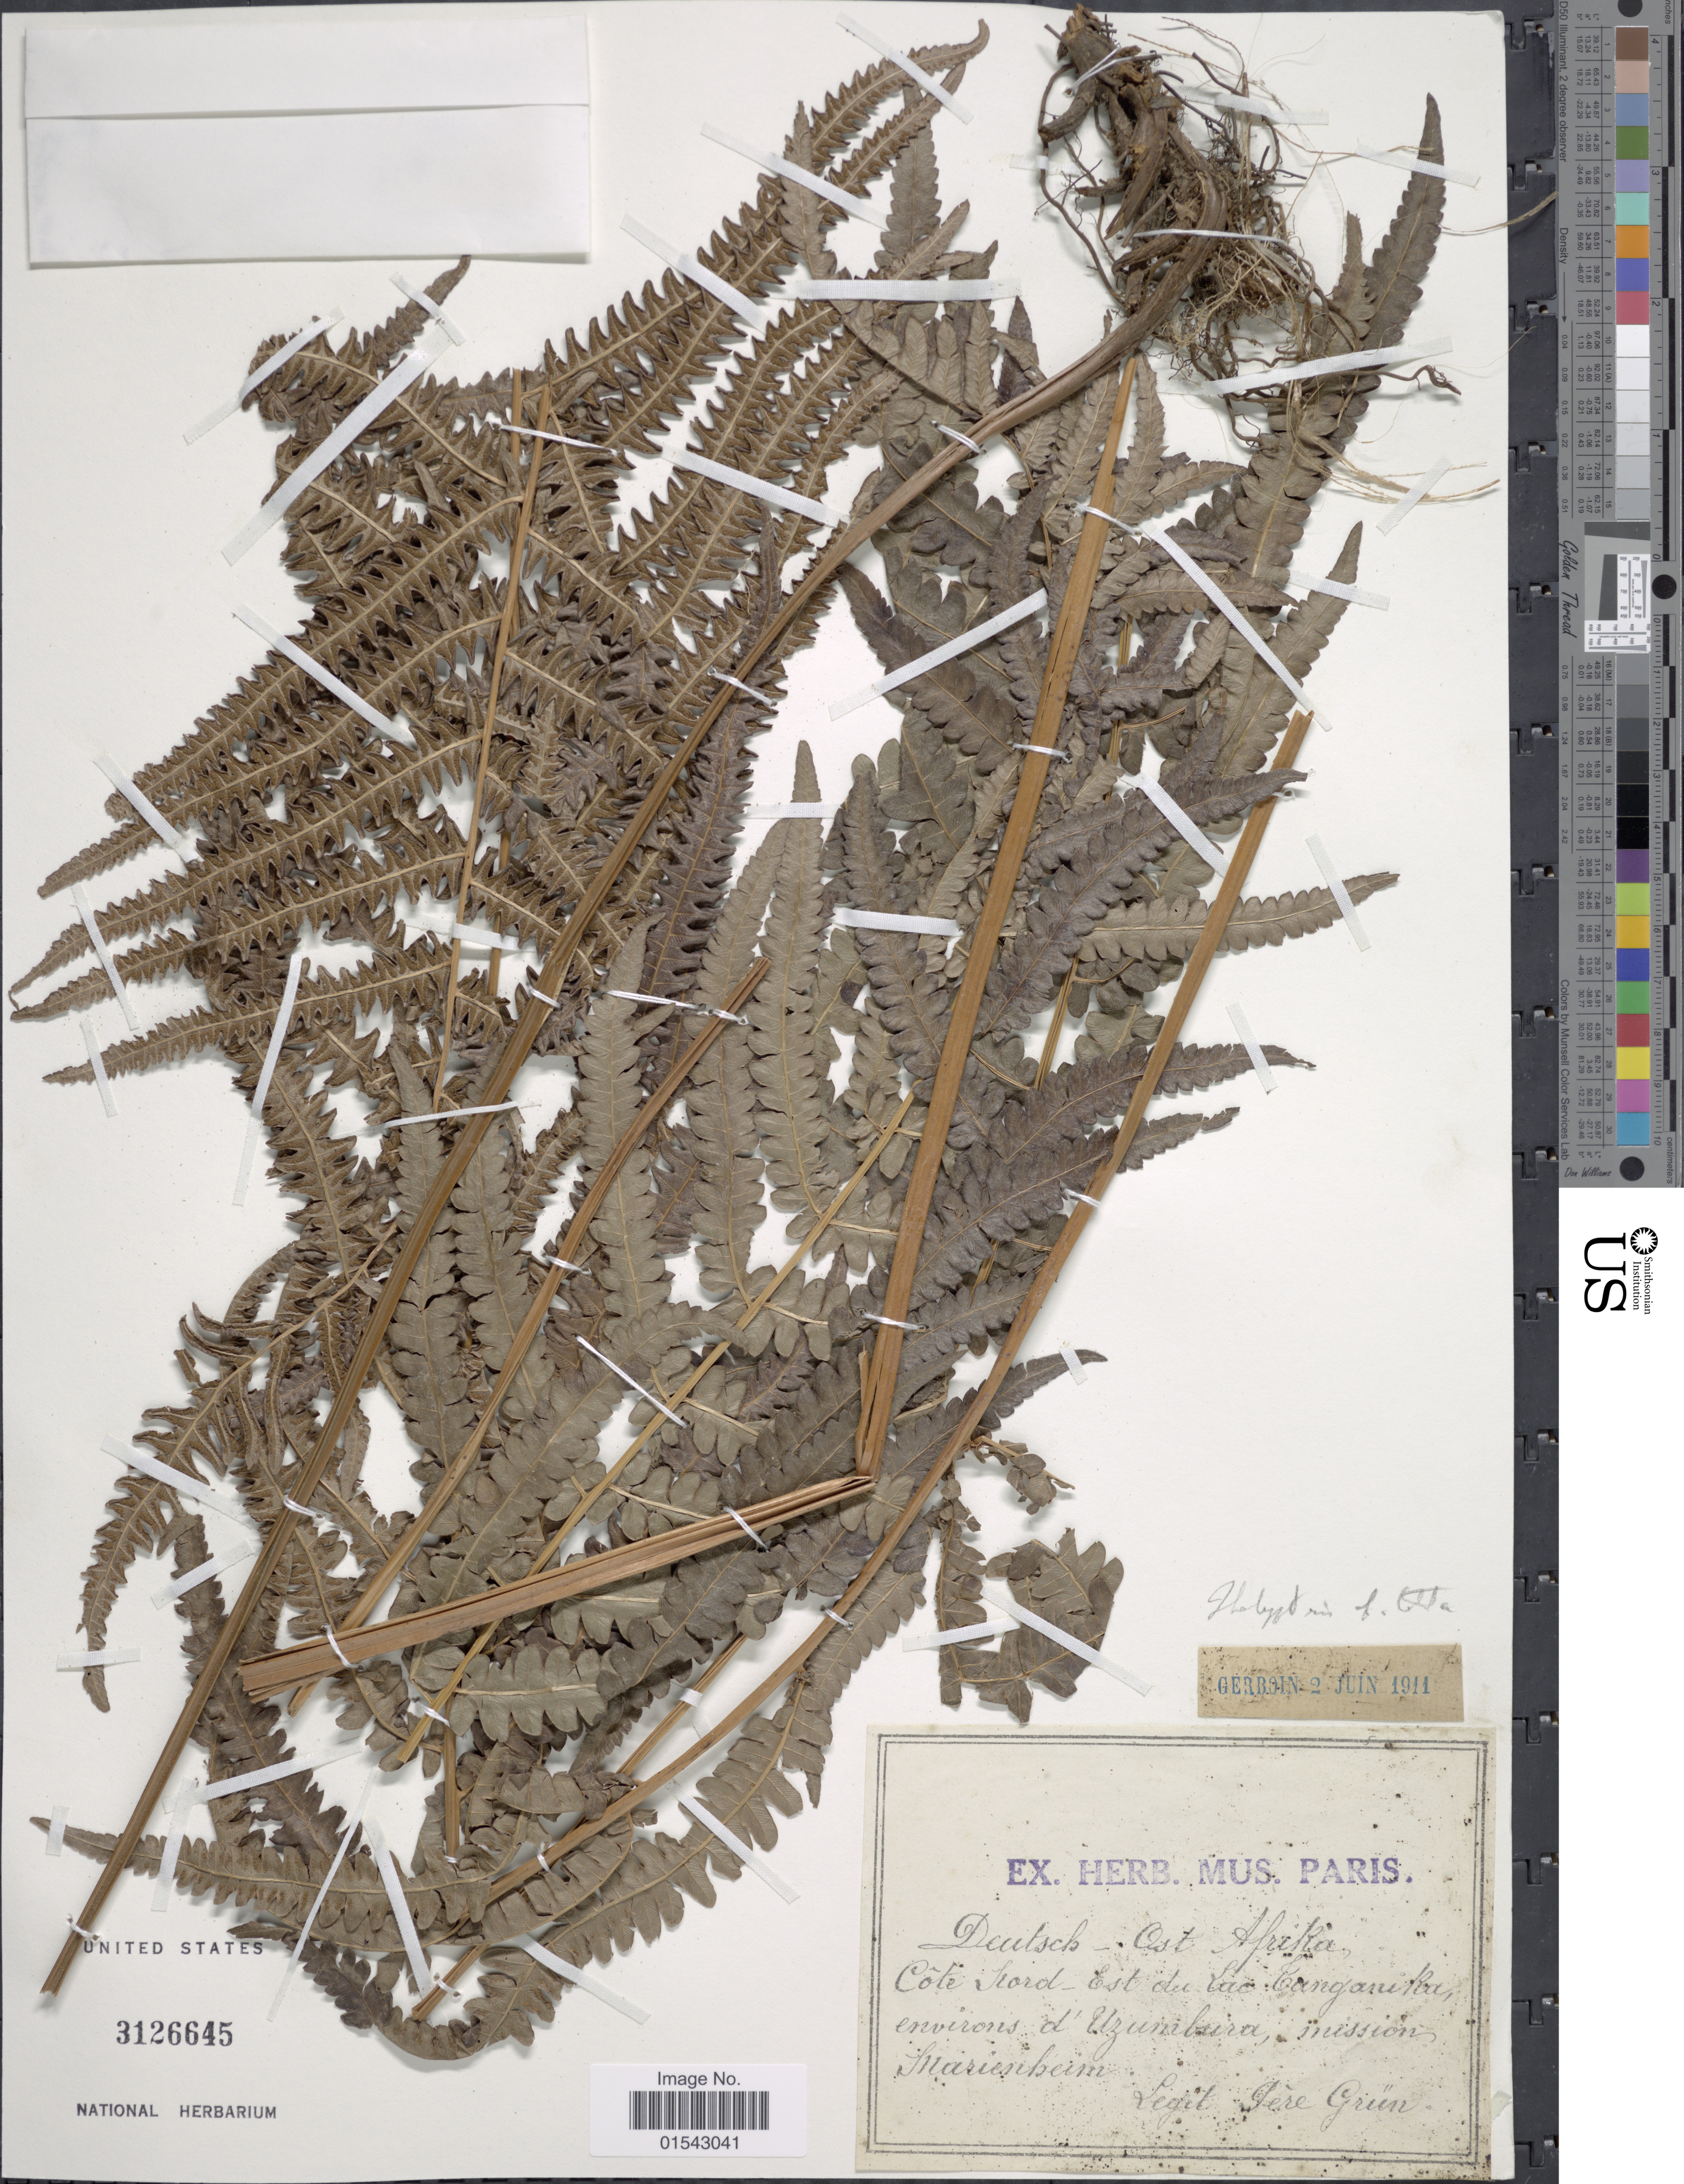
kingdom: Plantae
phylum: Tracheophyta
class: Polypodiopsida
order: Polypodiales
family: Thelypteridaceae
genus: Cyclosorus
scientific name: Cyclosorus interruptus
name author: (Willd.) H. Itô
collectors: Grun.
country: Tanzania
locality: Deutsch- Ost Afrika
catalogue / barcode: US 3126645